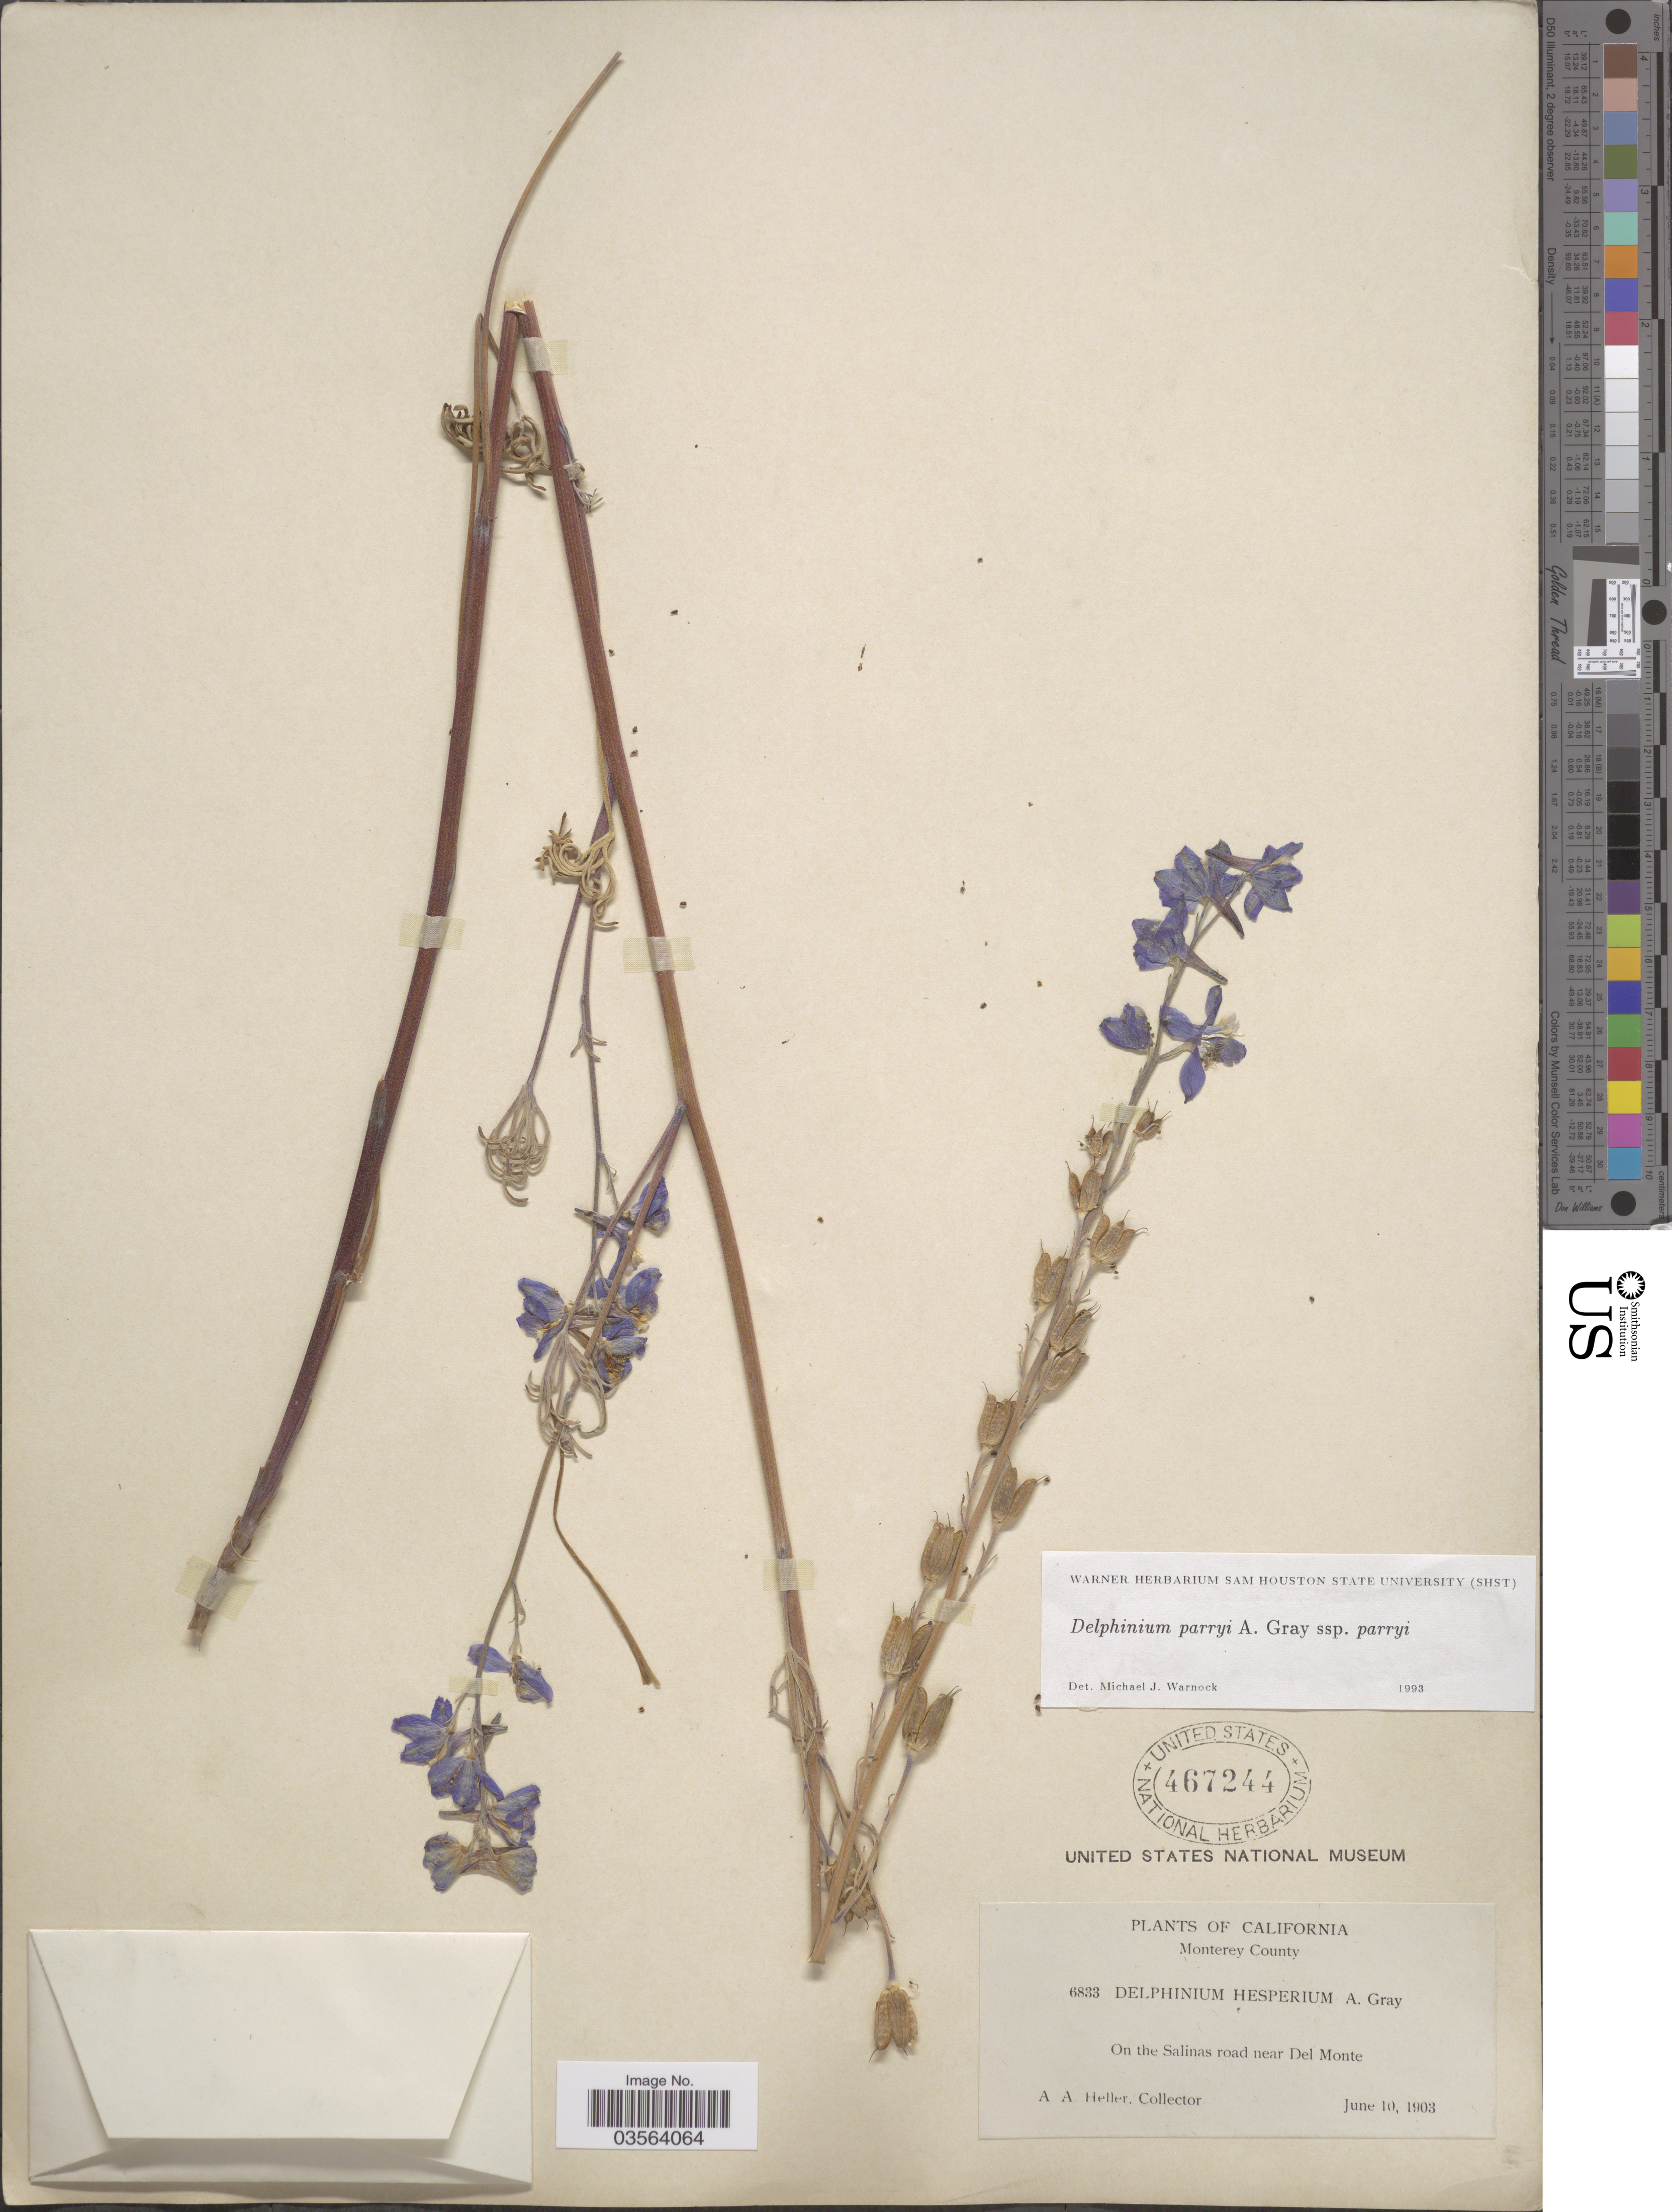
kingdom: Plantae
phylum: Tracheophyta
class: Magnoliopsida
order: Ranunculales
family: Ranunculaceae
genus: Delphinium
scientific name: Delphinium parryi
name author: A. Gray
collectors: A. A. Heller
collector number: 6833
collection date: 1903-06-10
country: United States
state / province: California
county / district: Monterey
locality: Monterey County. On the Salinas road near Del Monte.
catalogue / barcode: US 467244